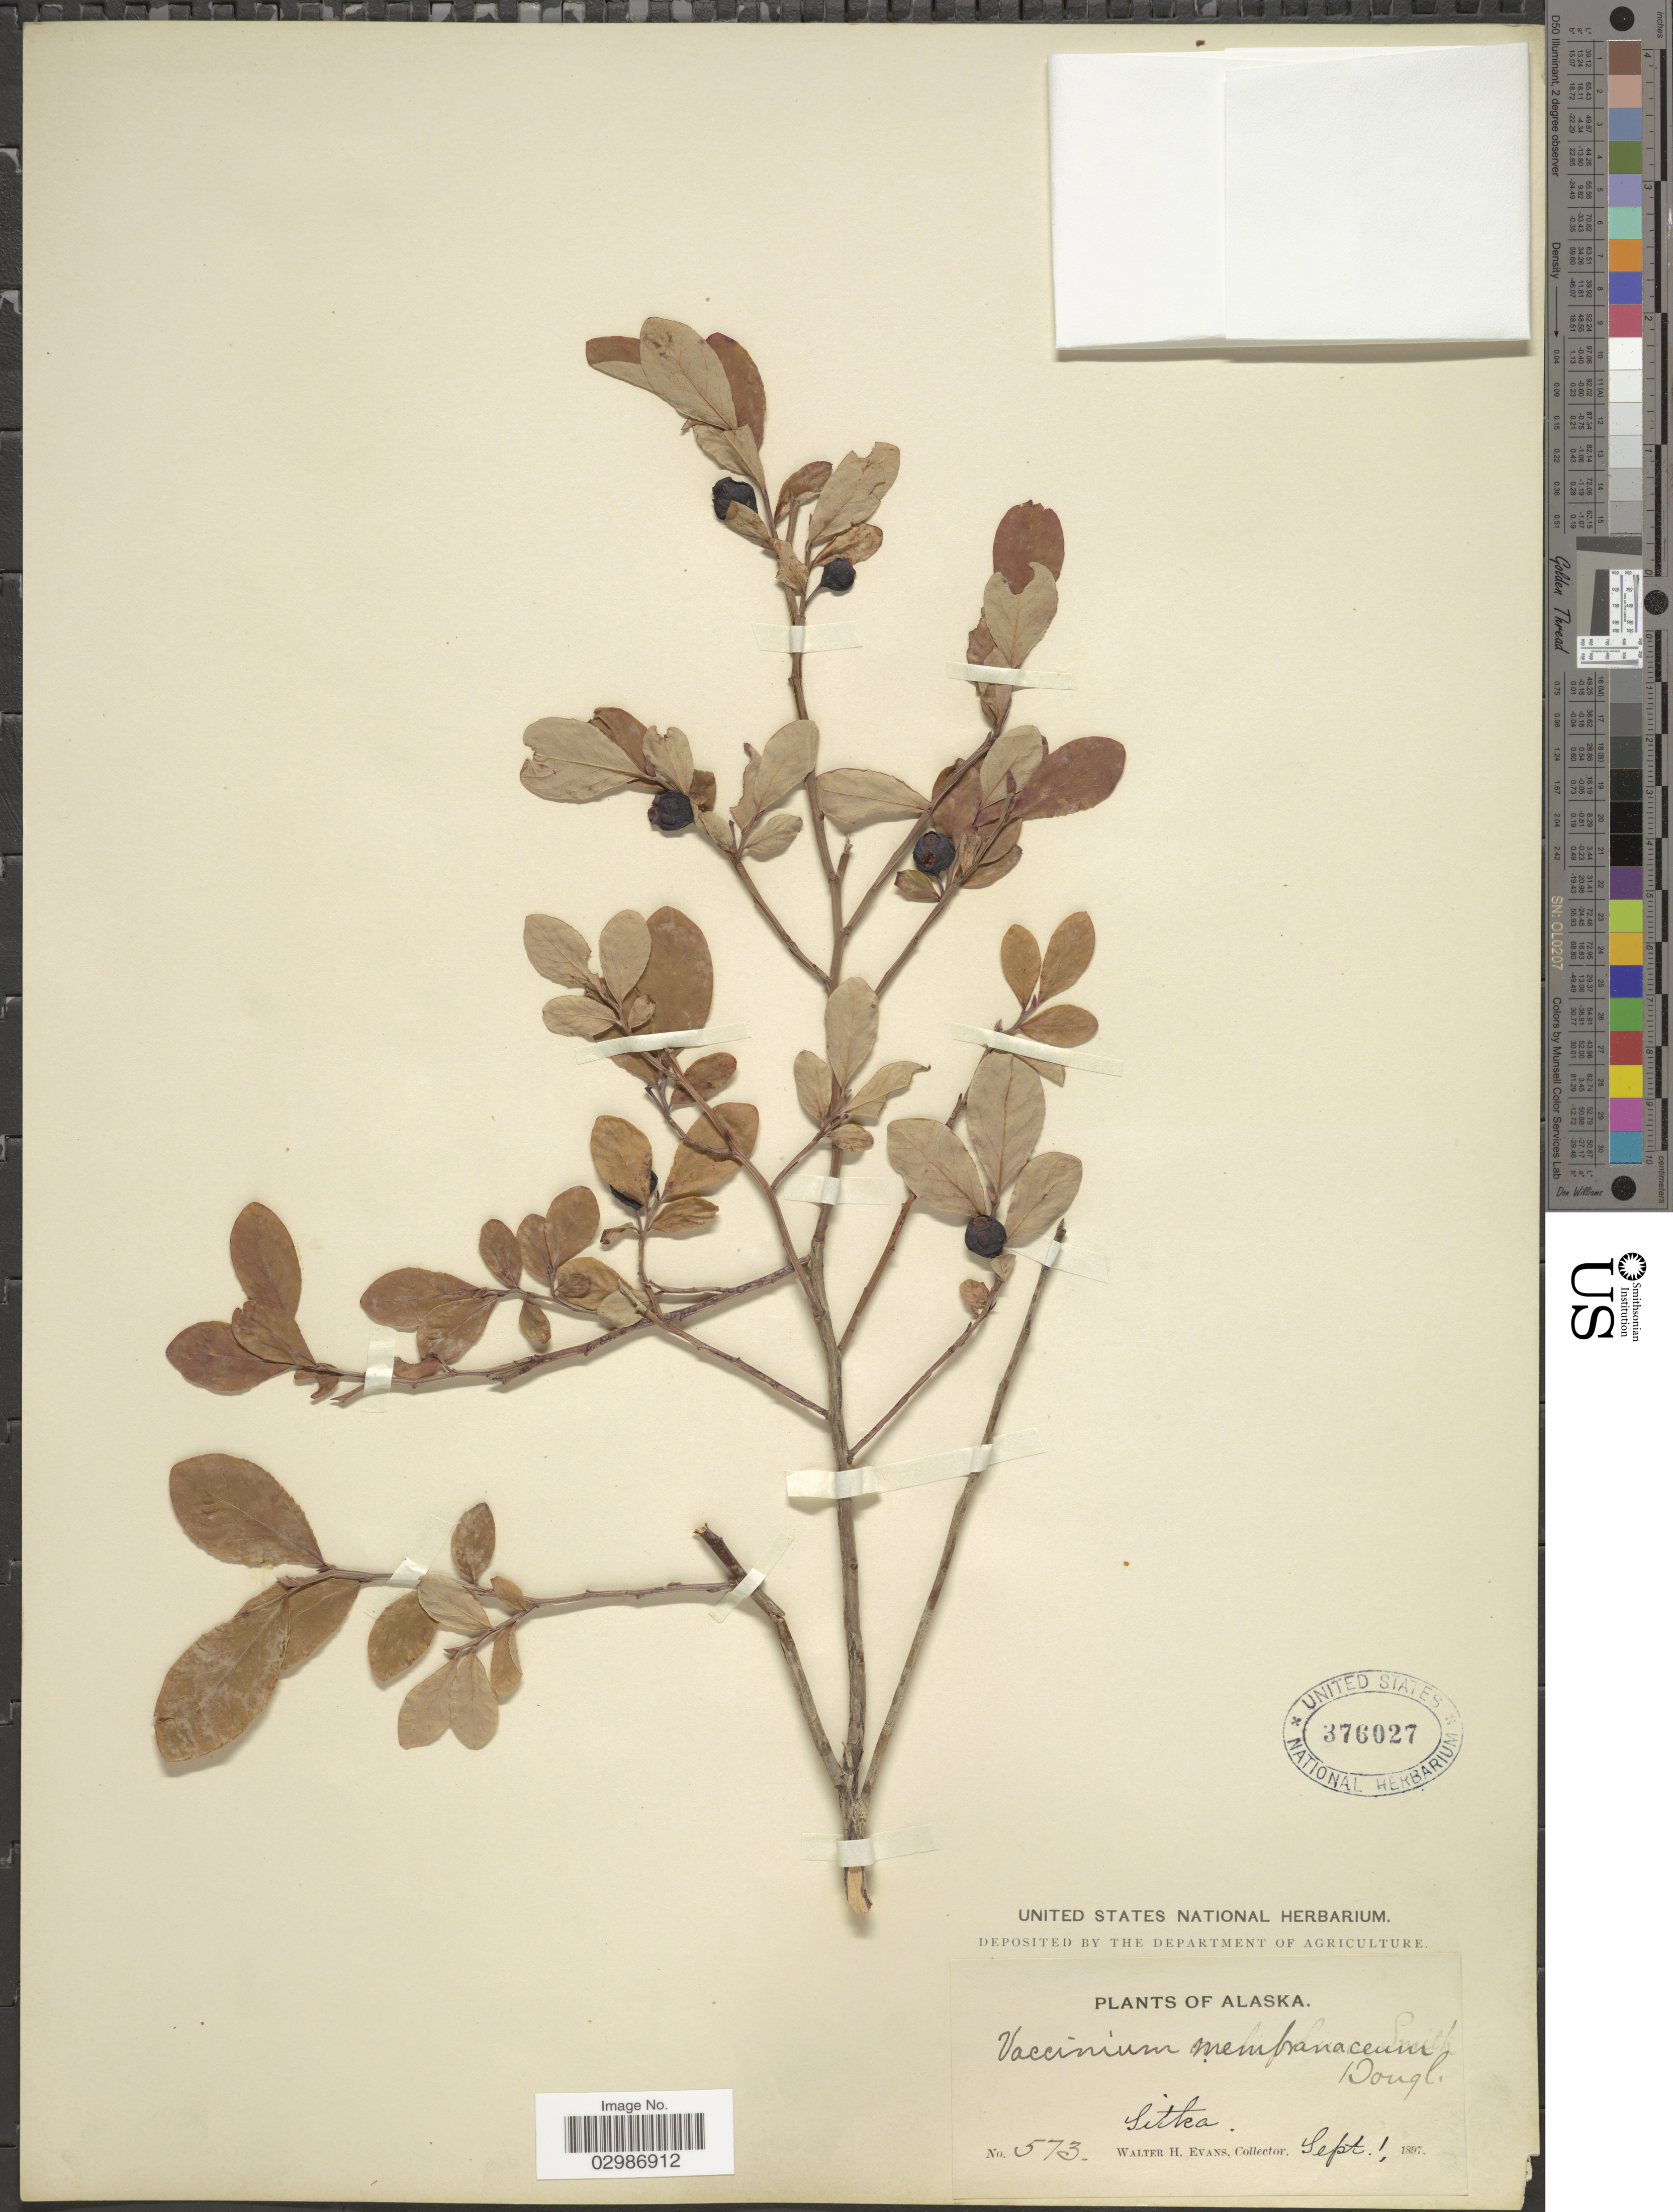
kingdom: Plantae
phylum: Tracheophyta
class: Magnoliopsida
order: Ericales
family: Ericaceae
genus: Vaccinium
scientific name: Vaccinium alaskaense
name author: Howell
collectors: W. H. Evans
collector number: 573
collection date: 1897-09-01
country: United States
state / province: Alaska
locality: Sitka.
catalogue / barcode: US 376027